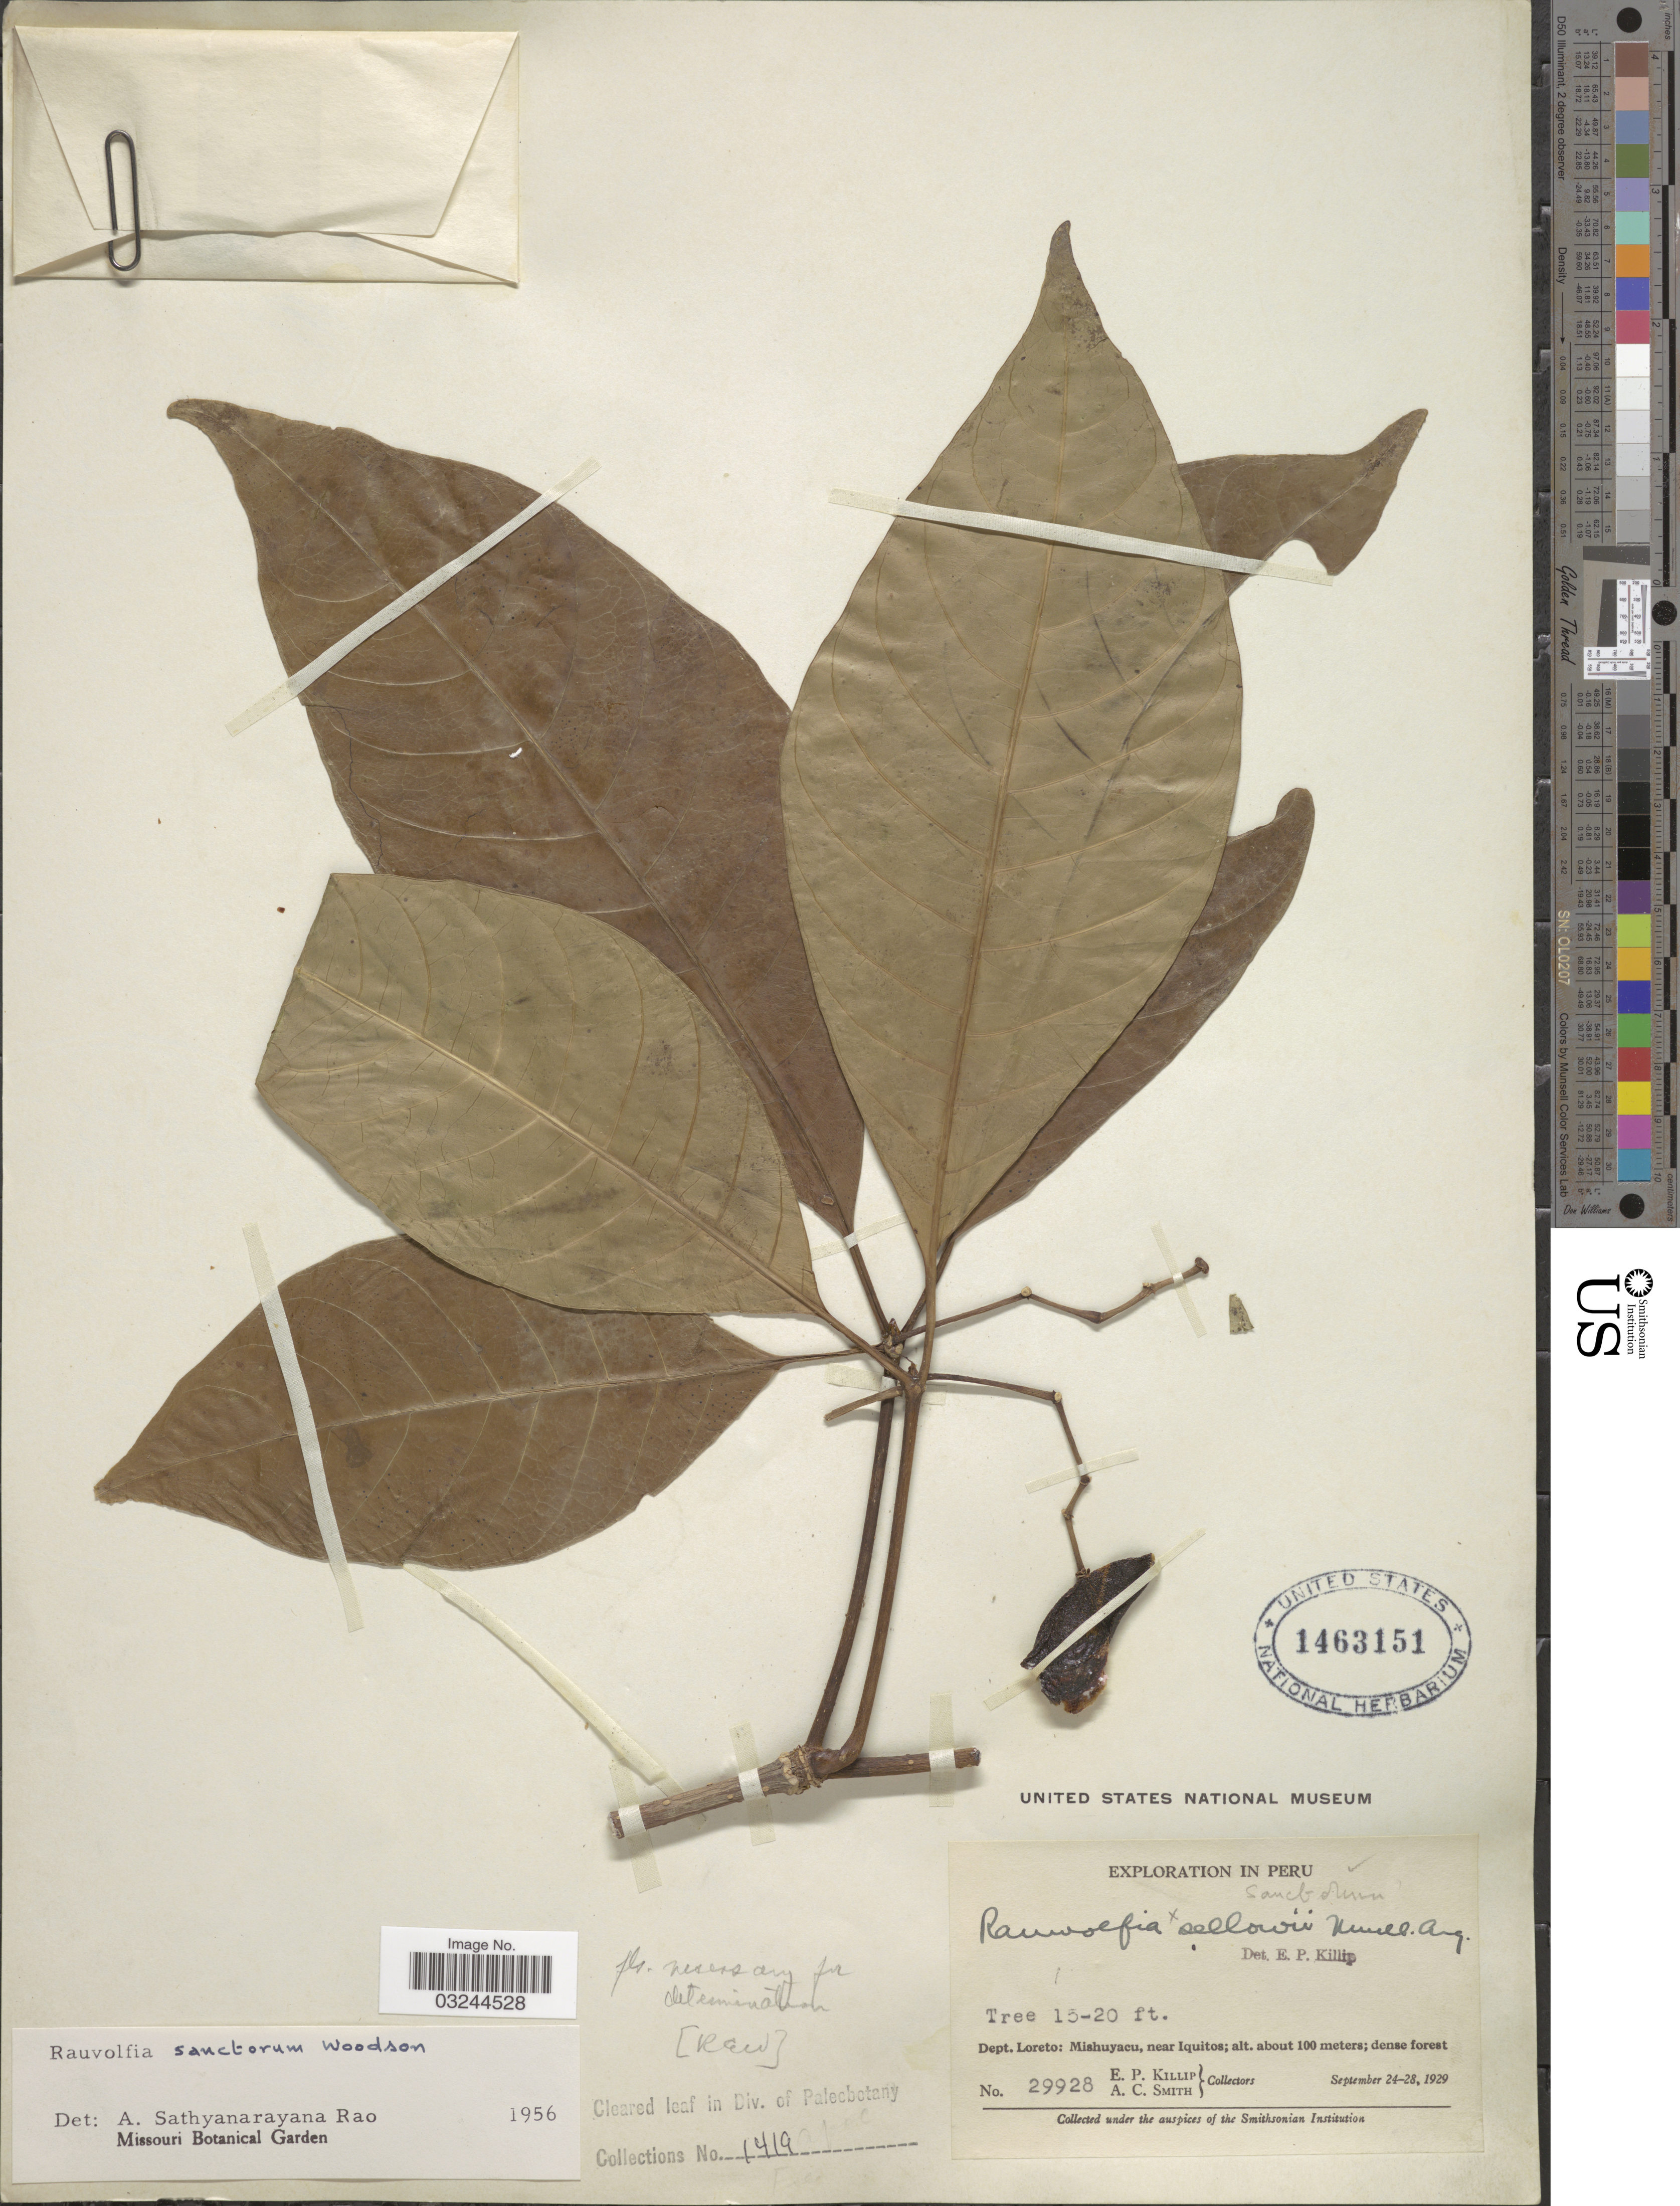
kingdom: Plantae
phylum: Tracheophyta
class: Magnoliopsida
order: Gentianales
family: Apocynaceae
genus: Rauvolfia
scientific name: Rauvolfia sanctorum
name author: Woodson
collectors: E. P. Killip & A. C. Smith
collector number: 29928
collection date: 1929-09-24/1929-09-28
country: Peru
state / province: Loreto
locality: Dept. Loreto: Mishuyacu, near Iquitos.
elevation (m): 100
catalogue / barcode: US 1463151